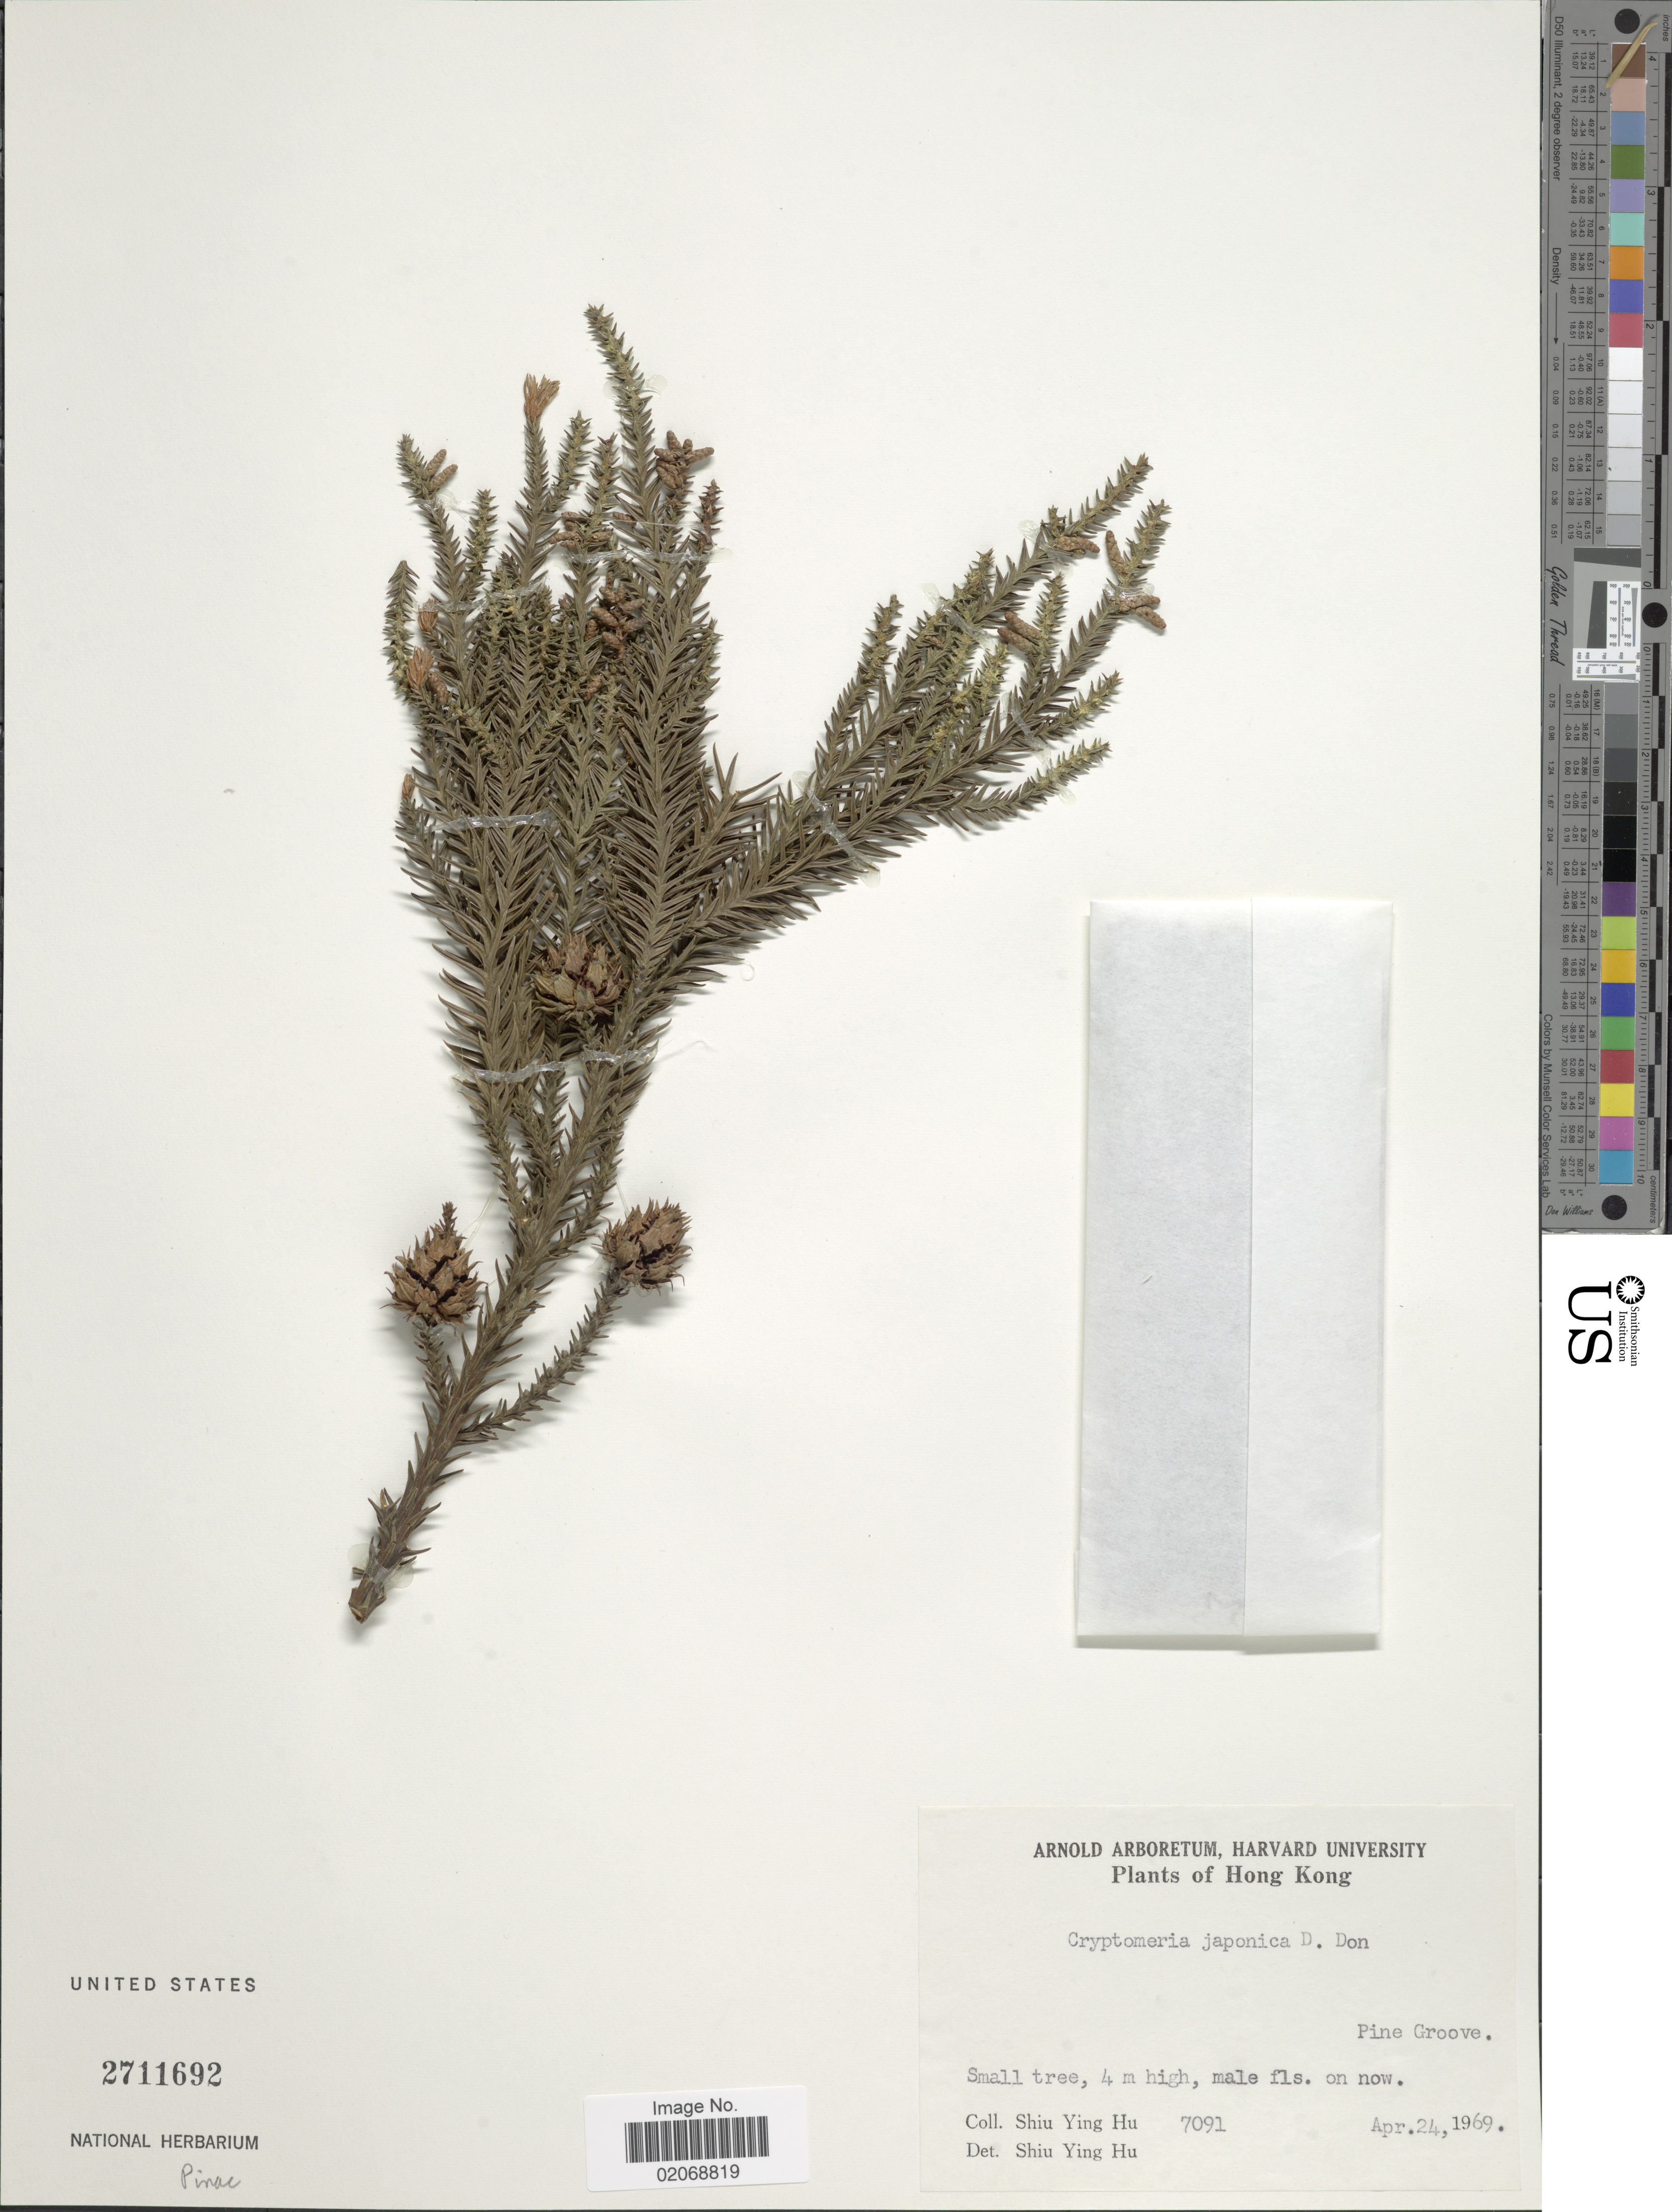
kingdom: Plantae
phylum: Tracheophyta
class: Pinopsida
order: Pinales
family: Cupressaceae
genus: Cryptomeria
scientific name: Cryptomeria japonica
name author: (Thunb. ex L. f.) D. Don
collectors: S. Y. Hu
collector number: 7091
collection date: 1969-04-24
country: China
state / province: Hong Kong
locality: Pine Groove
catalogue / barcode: US 2711692